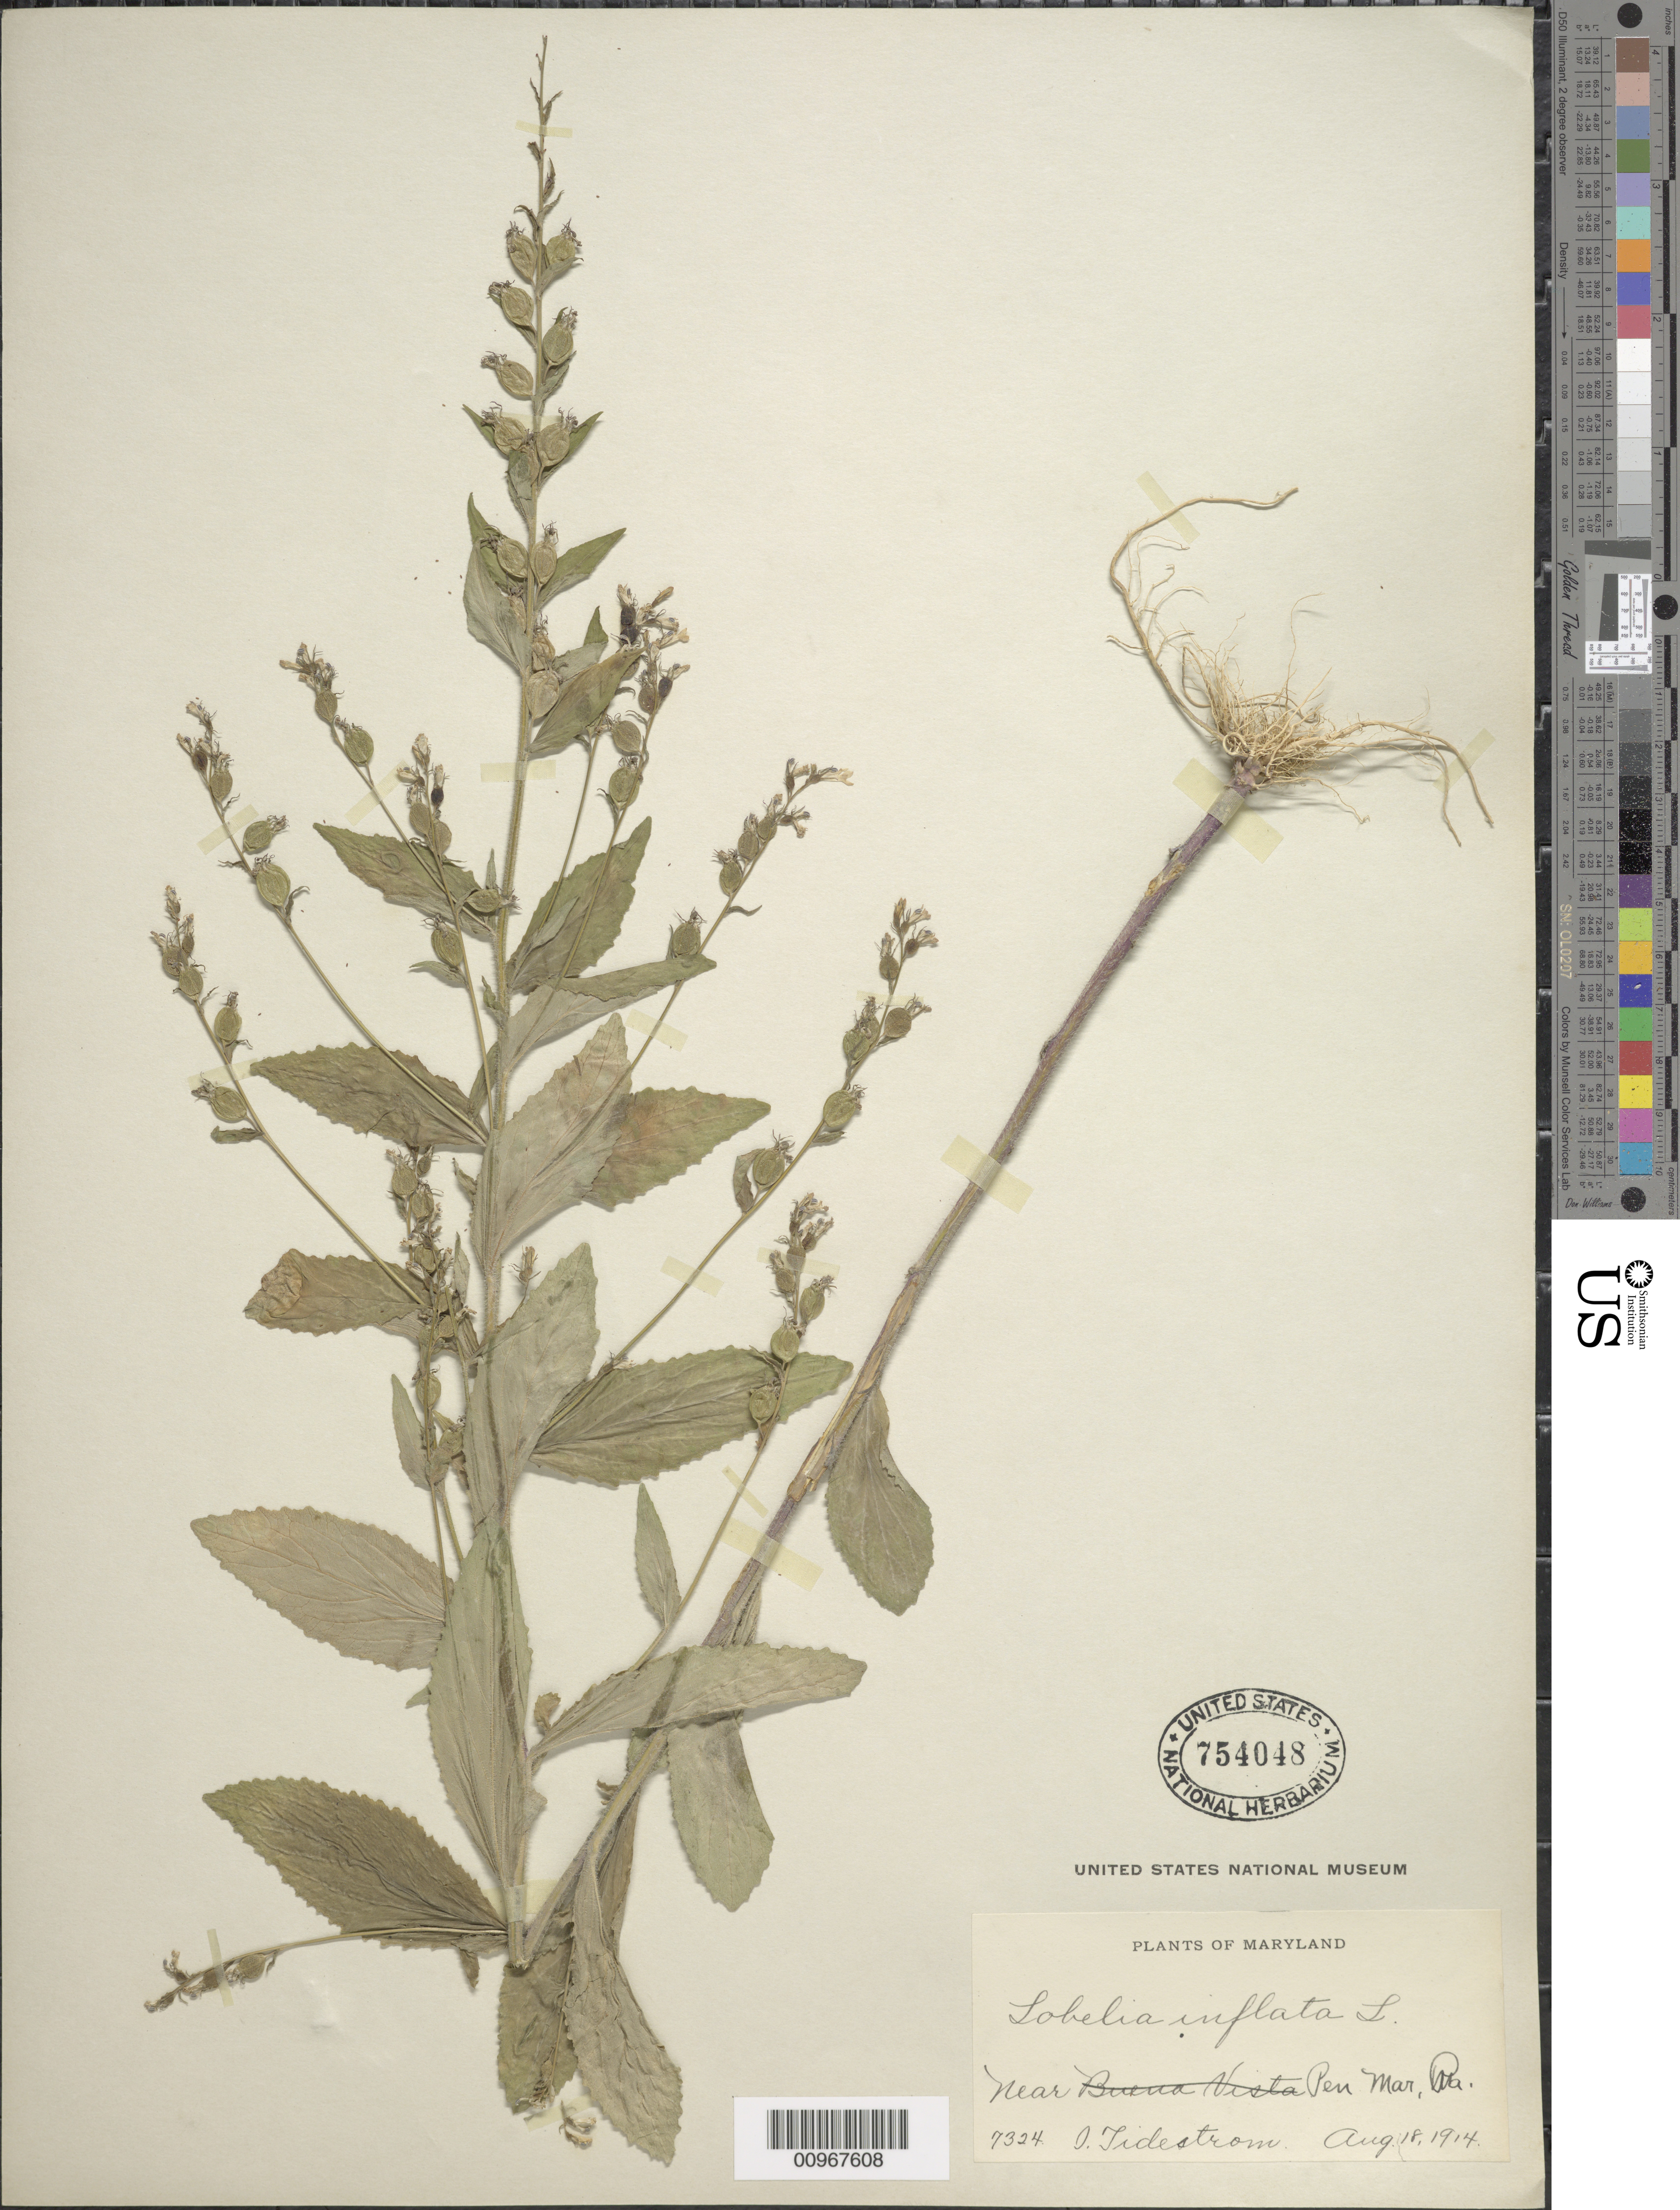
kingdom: Plantae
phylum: Tracheophyta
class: Magnoliopsida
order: Asterales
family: Campanulaceae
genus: Lobelia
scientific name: Lobelia inflata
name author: L.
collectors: I. F. Tidestrom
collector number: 7324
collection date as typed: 18 Aug 1914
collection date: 1914-08-18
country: United States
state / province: Maryland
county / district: Washington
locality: Pen Mar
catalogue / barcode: US 754048